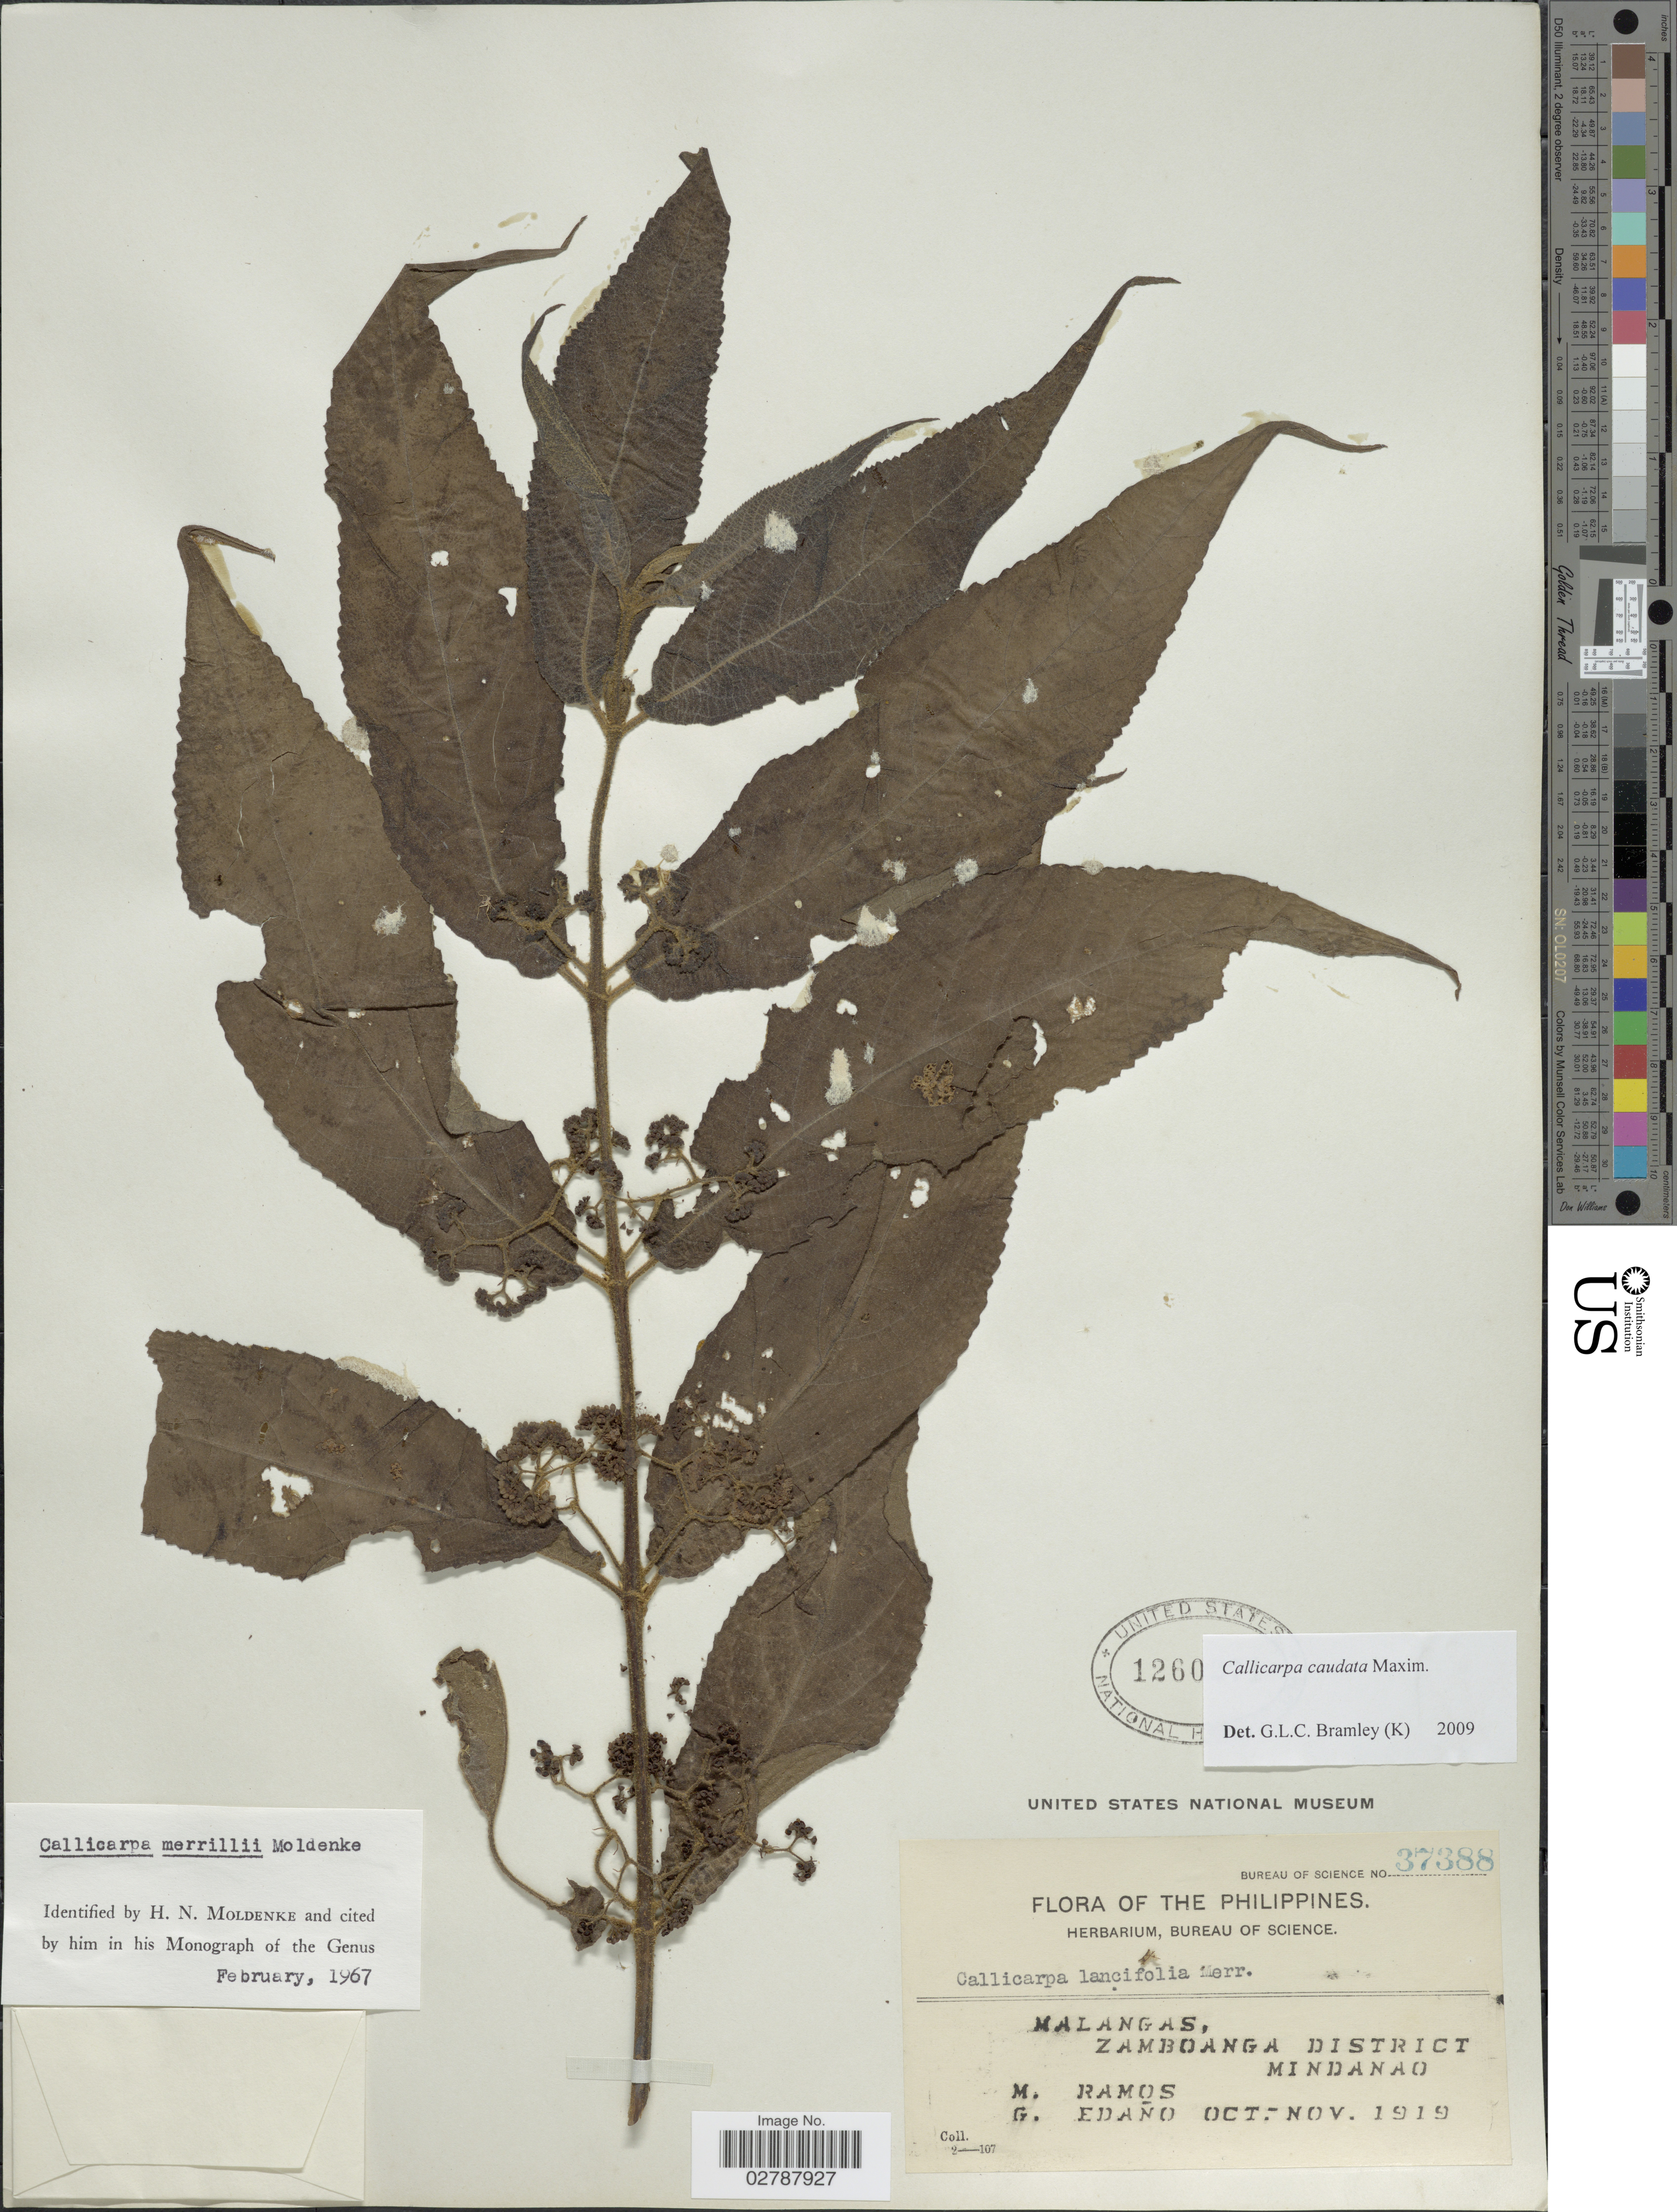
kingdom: Plantae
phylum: Tracheophyta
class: Magnoliopsida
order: Lamiales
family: Lamiaceae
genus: Callicarpa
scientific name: Callicarpa caudata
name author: Maxim.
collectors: M. Ramos & G. Edaño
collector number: Bureau of Science37388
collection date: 1919-10/1919-11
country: Philippines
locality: Malangas, Zamboanga District. Mindanao.